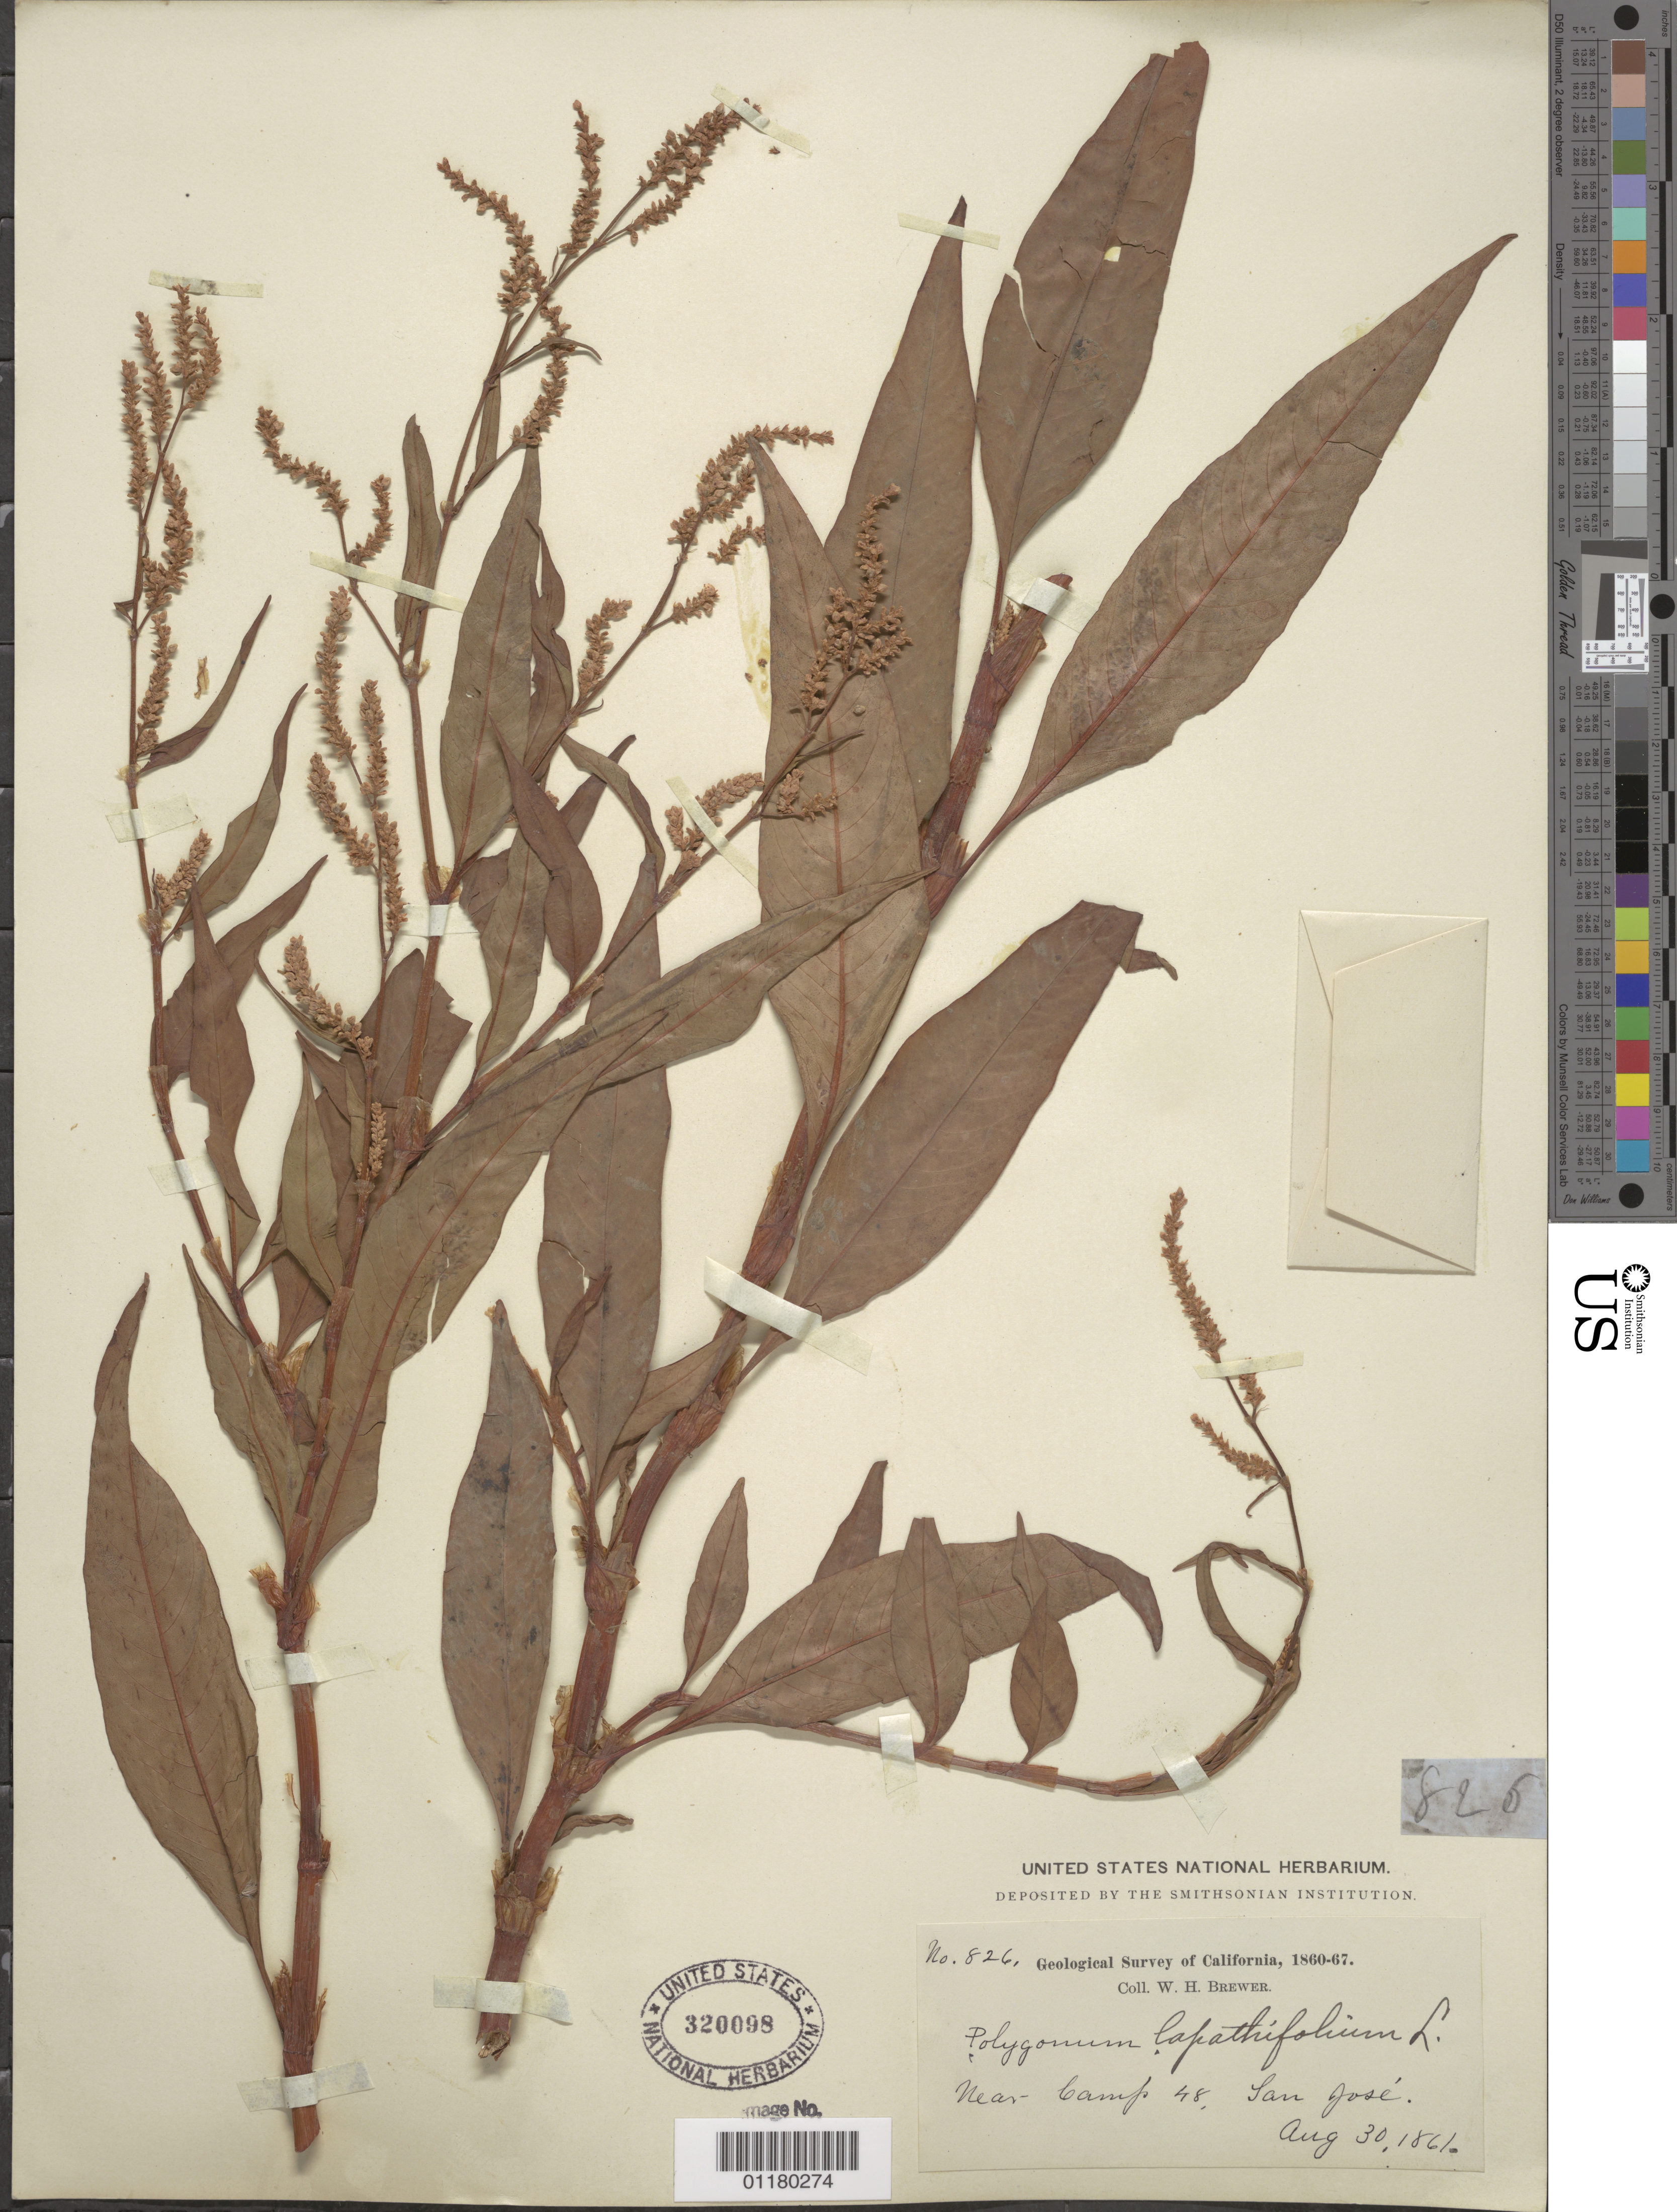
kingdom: Plantae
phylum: Tracheophyta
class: Magnoliopsida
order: Caryophyllales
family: Polygonaceae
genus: Persicaria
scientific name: Persicaria lapathifolia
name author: (L.) Delarbre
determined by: Atha, D. E.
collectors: W. H. Brewer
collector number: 826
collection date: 1861-08-30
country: United States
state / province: California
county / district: Santa Clara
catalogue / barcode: US 320098